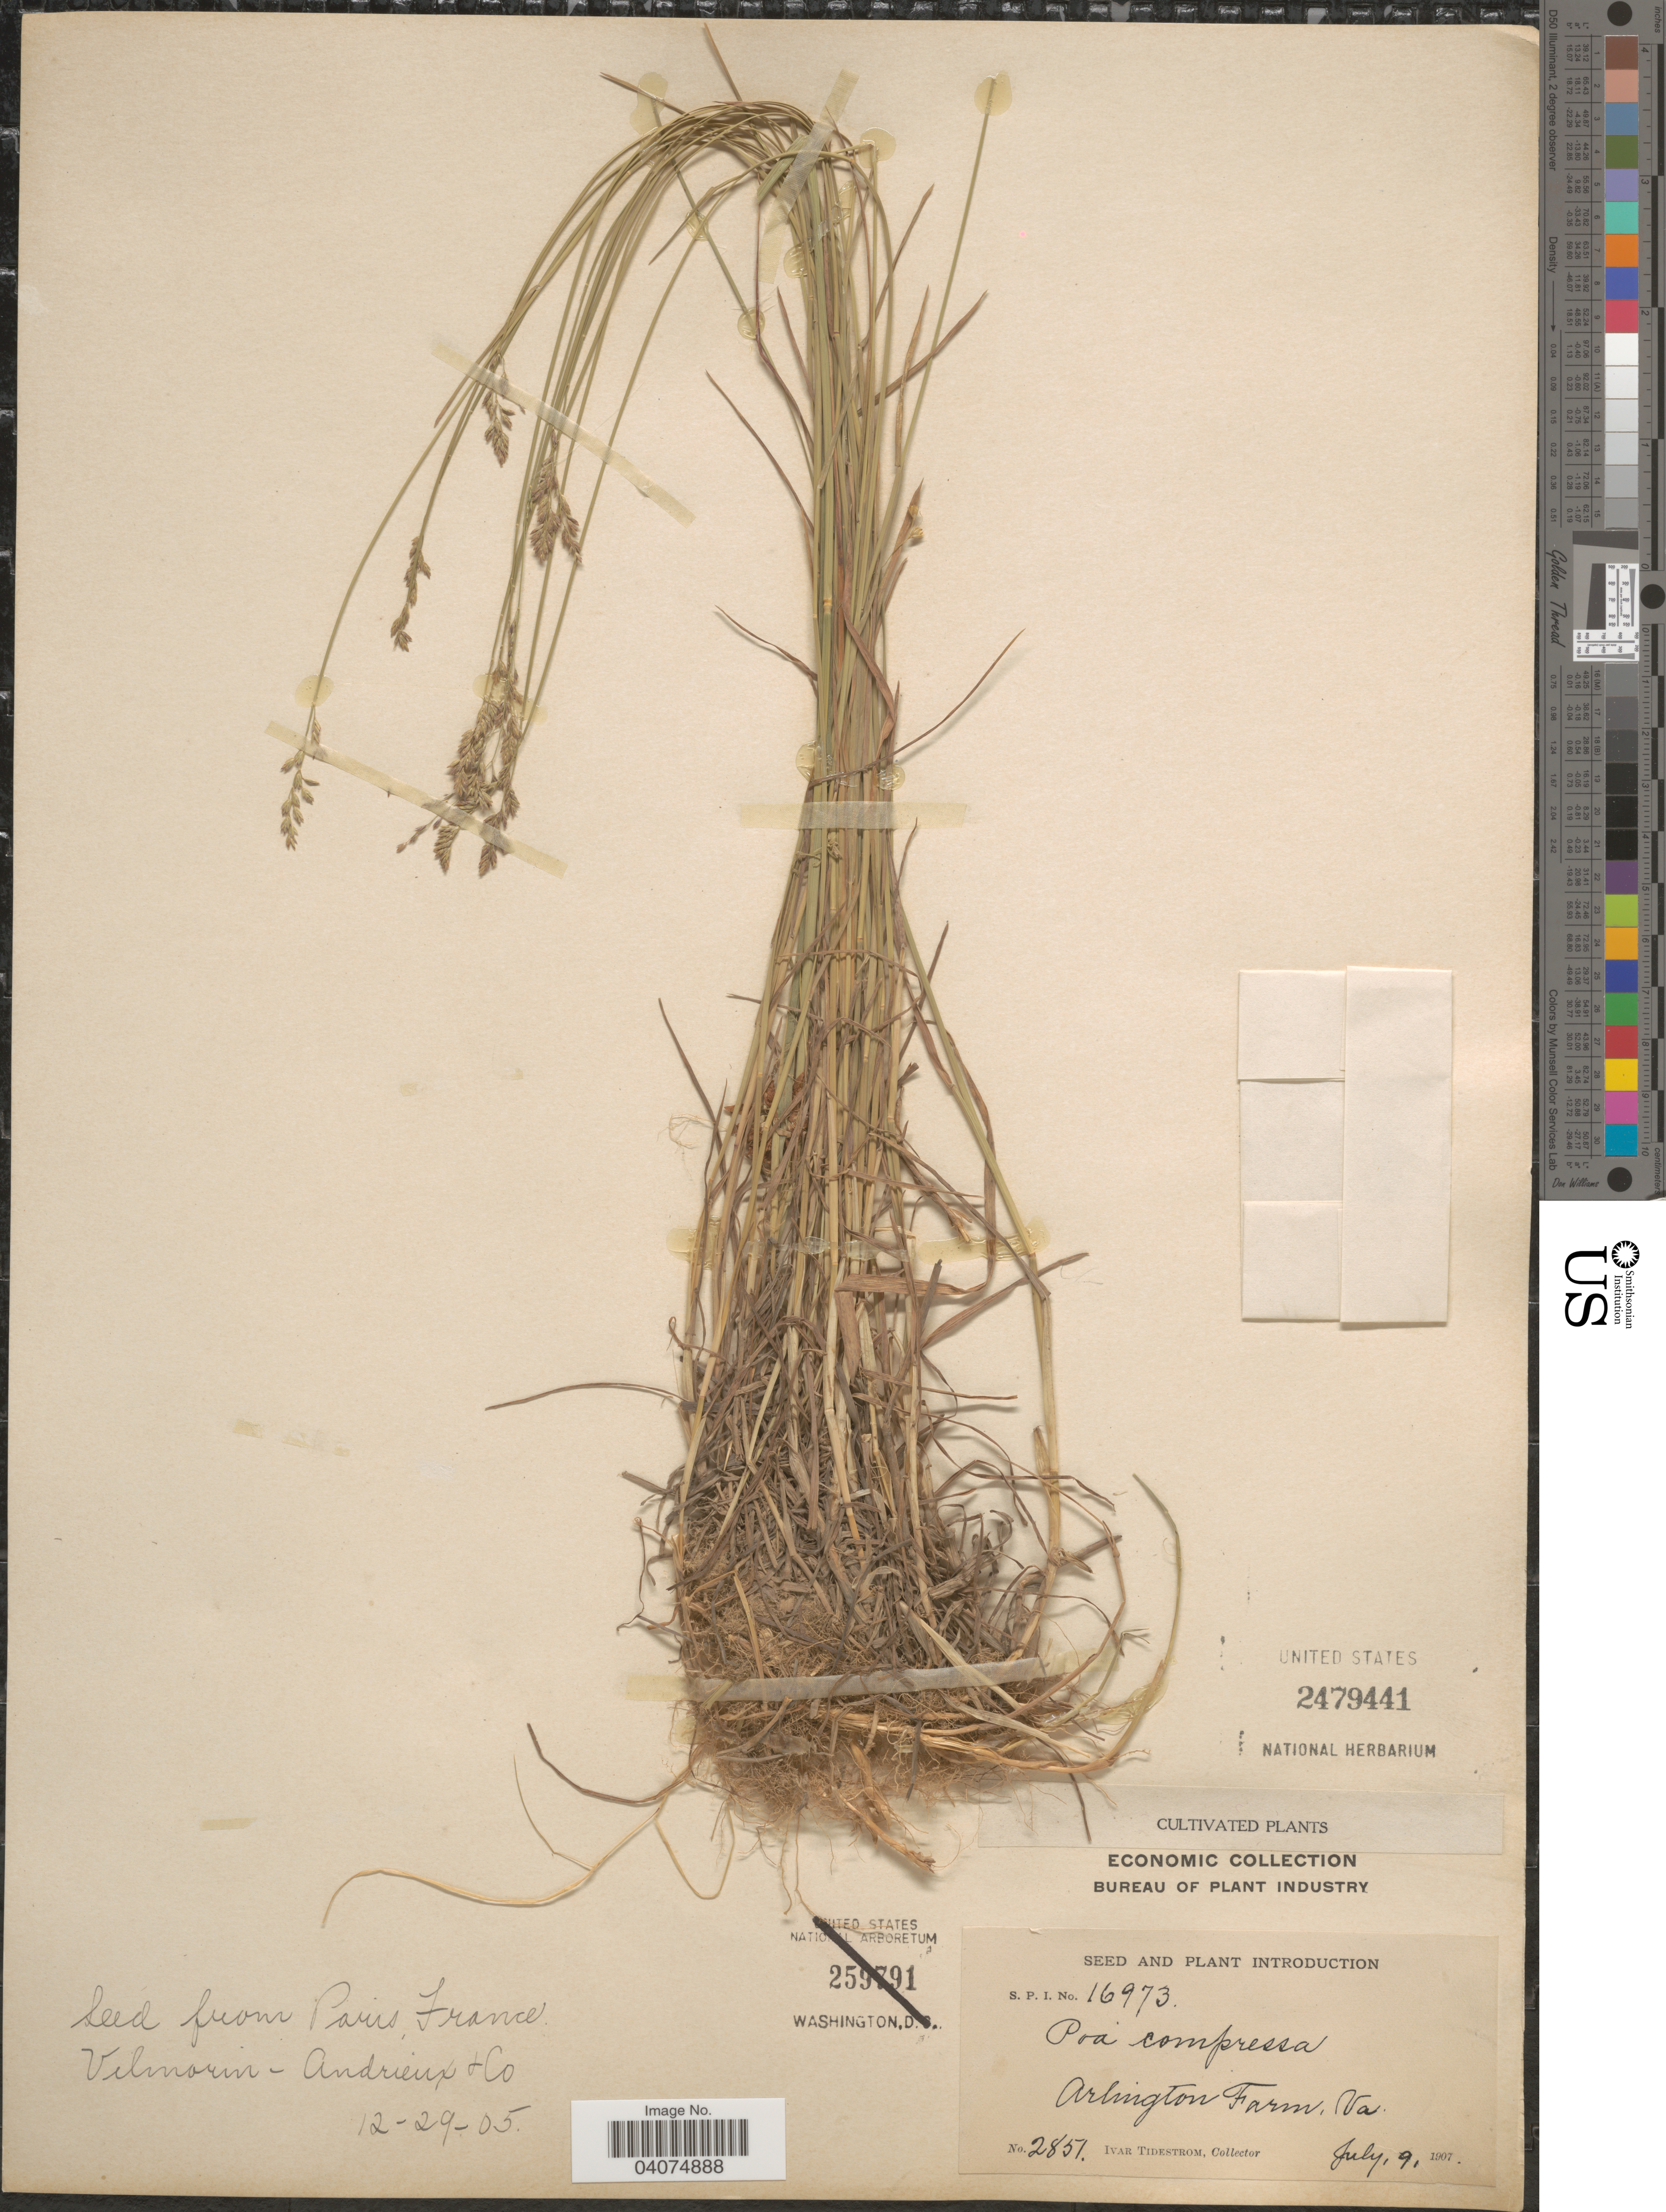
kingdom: Plantae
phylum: Tracheophyta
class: Liliopsida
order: Poales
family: Poaceae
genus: Poa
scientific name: Poa compressa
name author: L.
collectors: I. F. Tidestrom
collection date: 1907-07-09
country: United States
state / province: Virginia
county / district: Arlington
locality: Arlington Farm.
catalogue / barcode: US 2479441